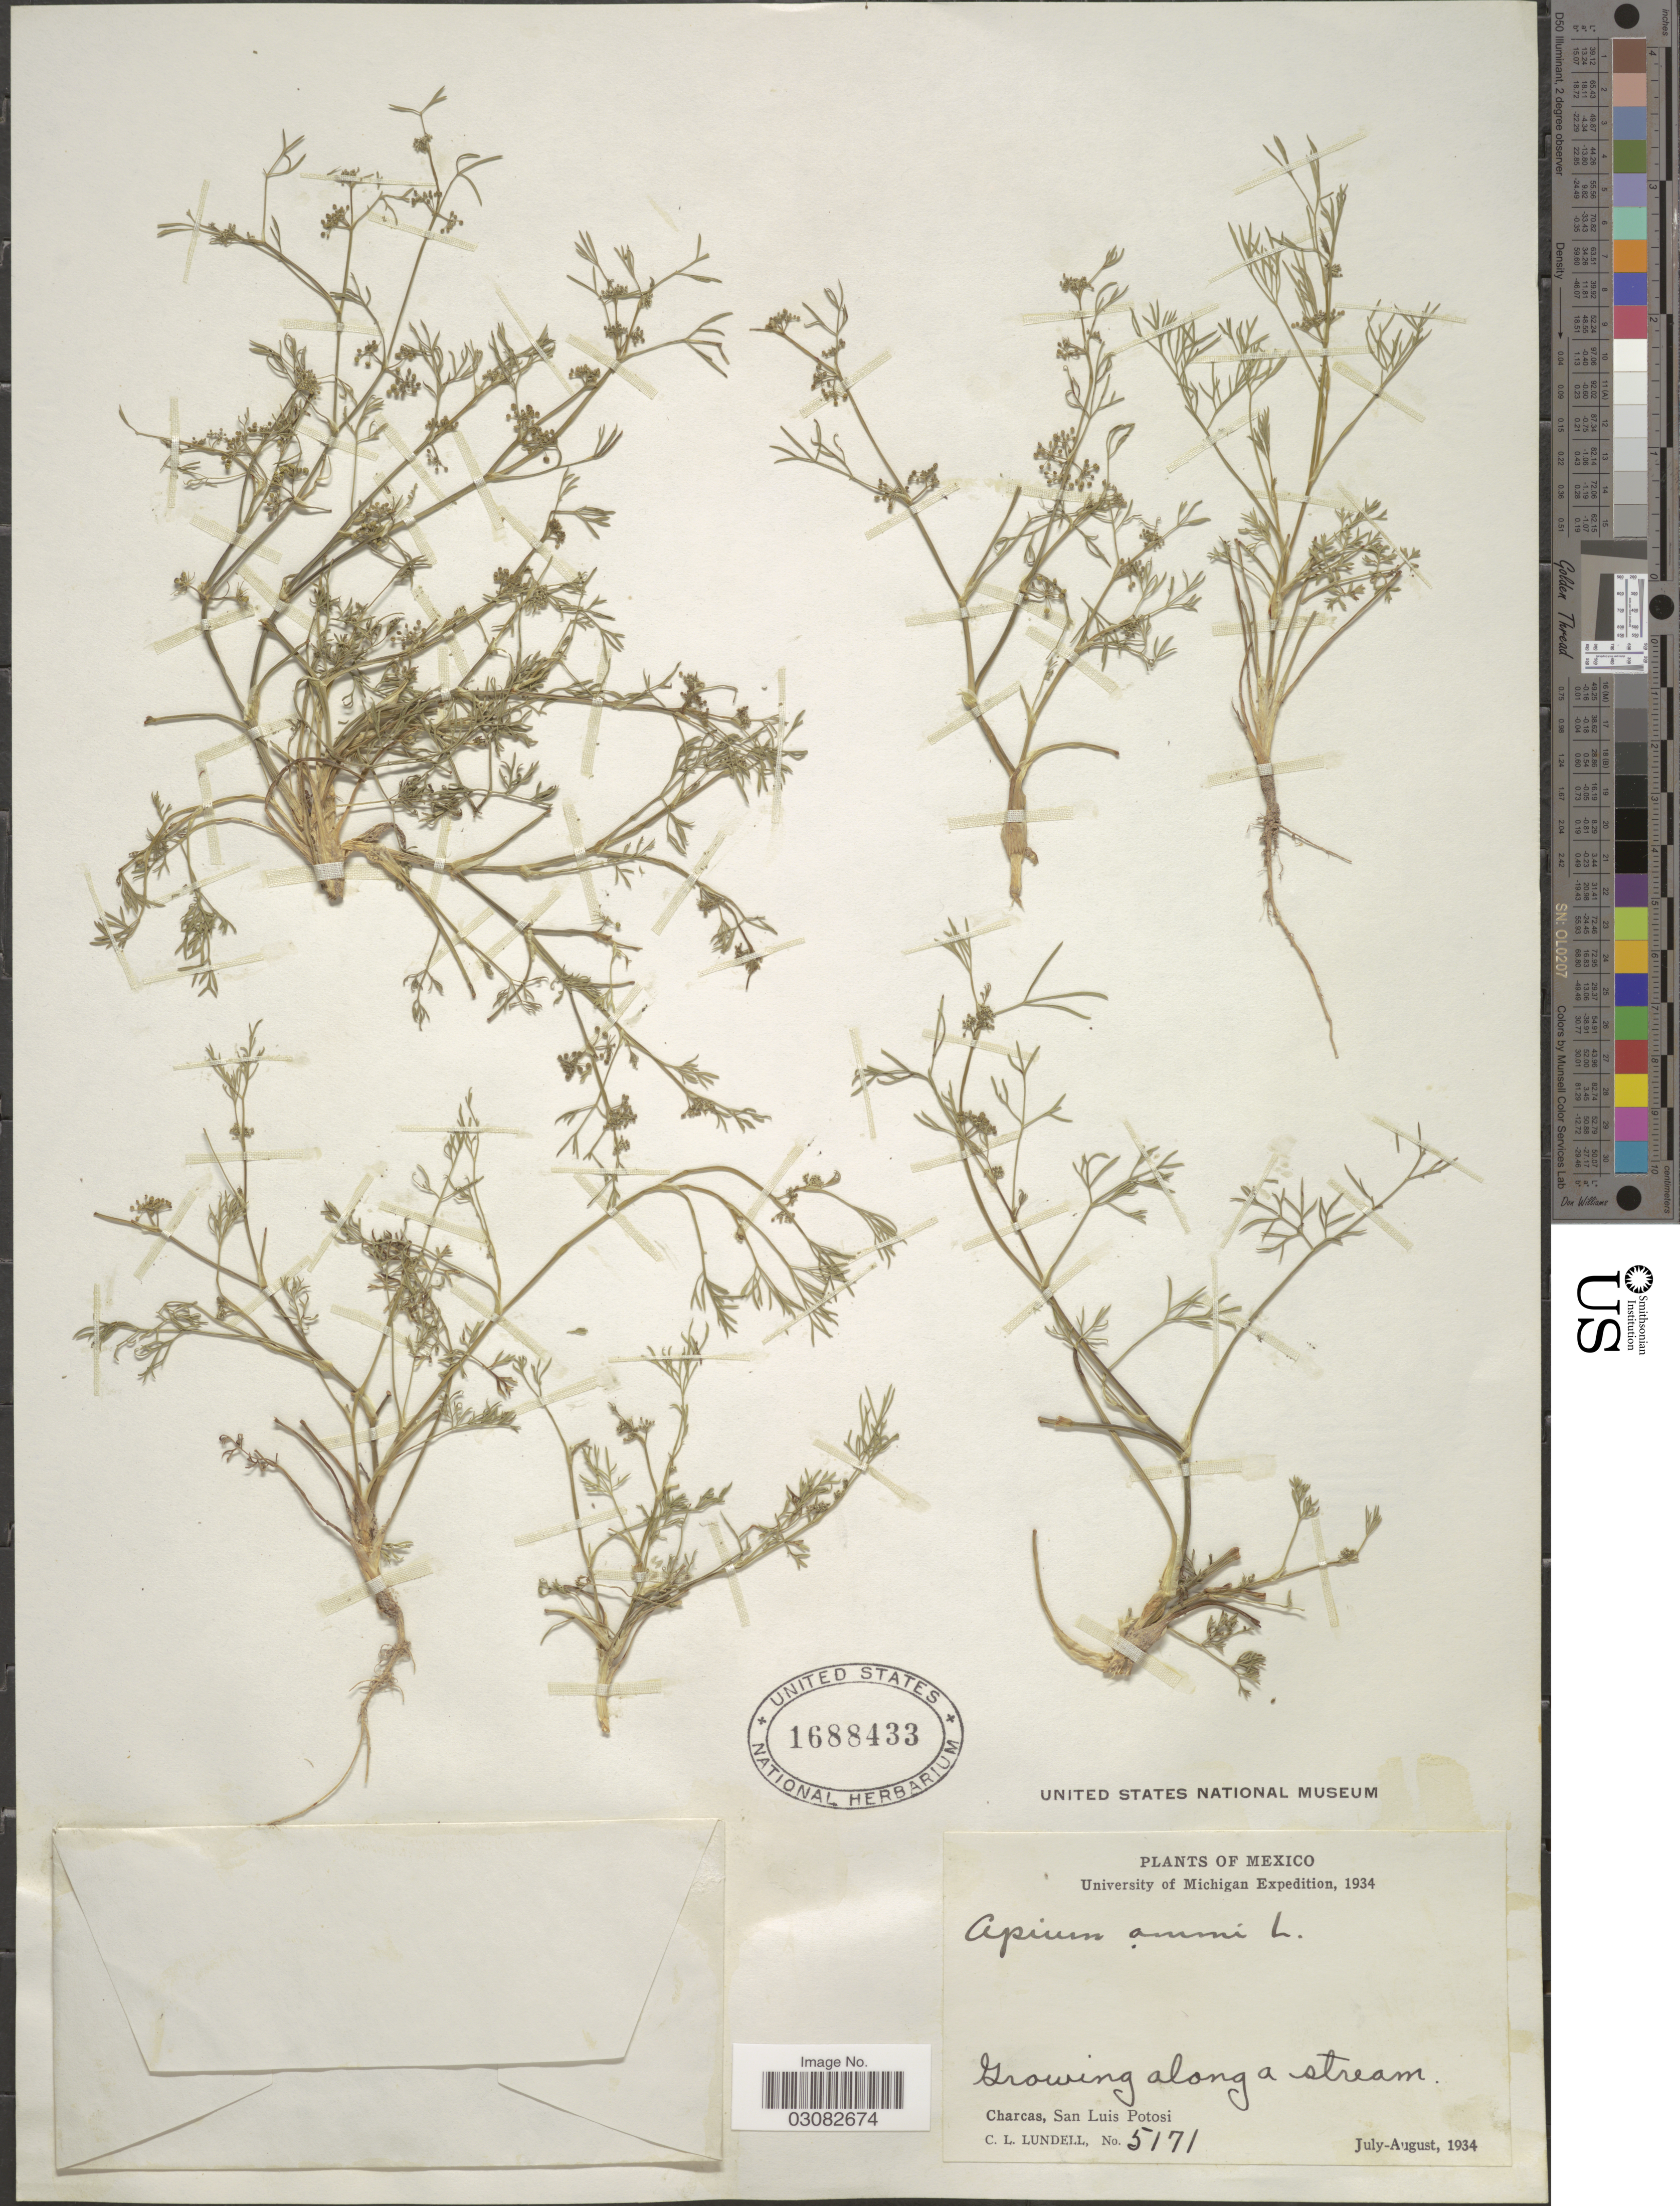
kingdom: Plantae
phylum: Tracheophyta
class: Magnoliopsida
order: Apiales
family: Apiaceae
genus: Apium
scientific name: Apium ammi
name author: (Jacq.) Urb.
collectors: C. L. Lundell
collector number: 5171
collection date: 1934-07/1934-08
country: Mexico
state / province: San Luis Potosí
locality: Charcas.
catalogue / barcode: US 1688433